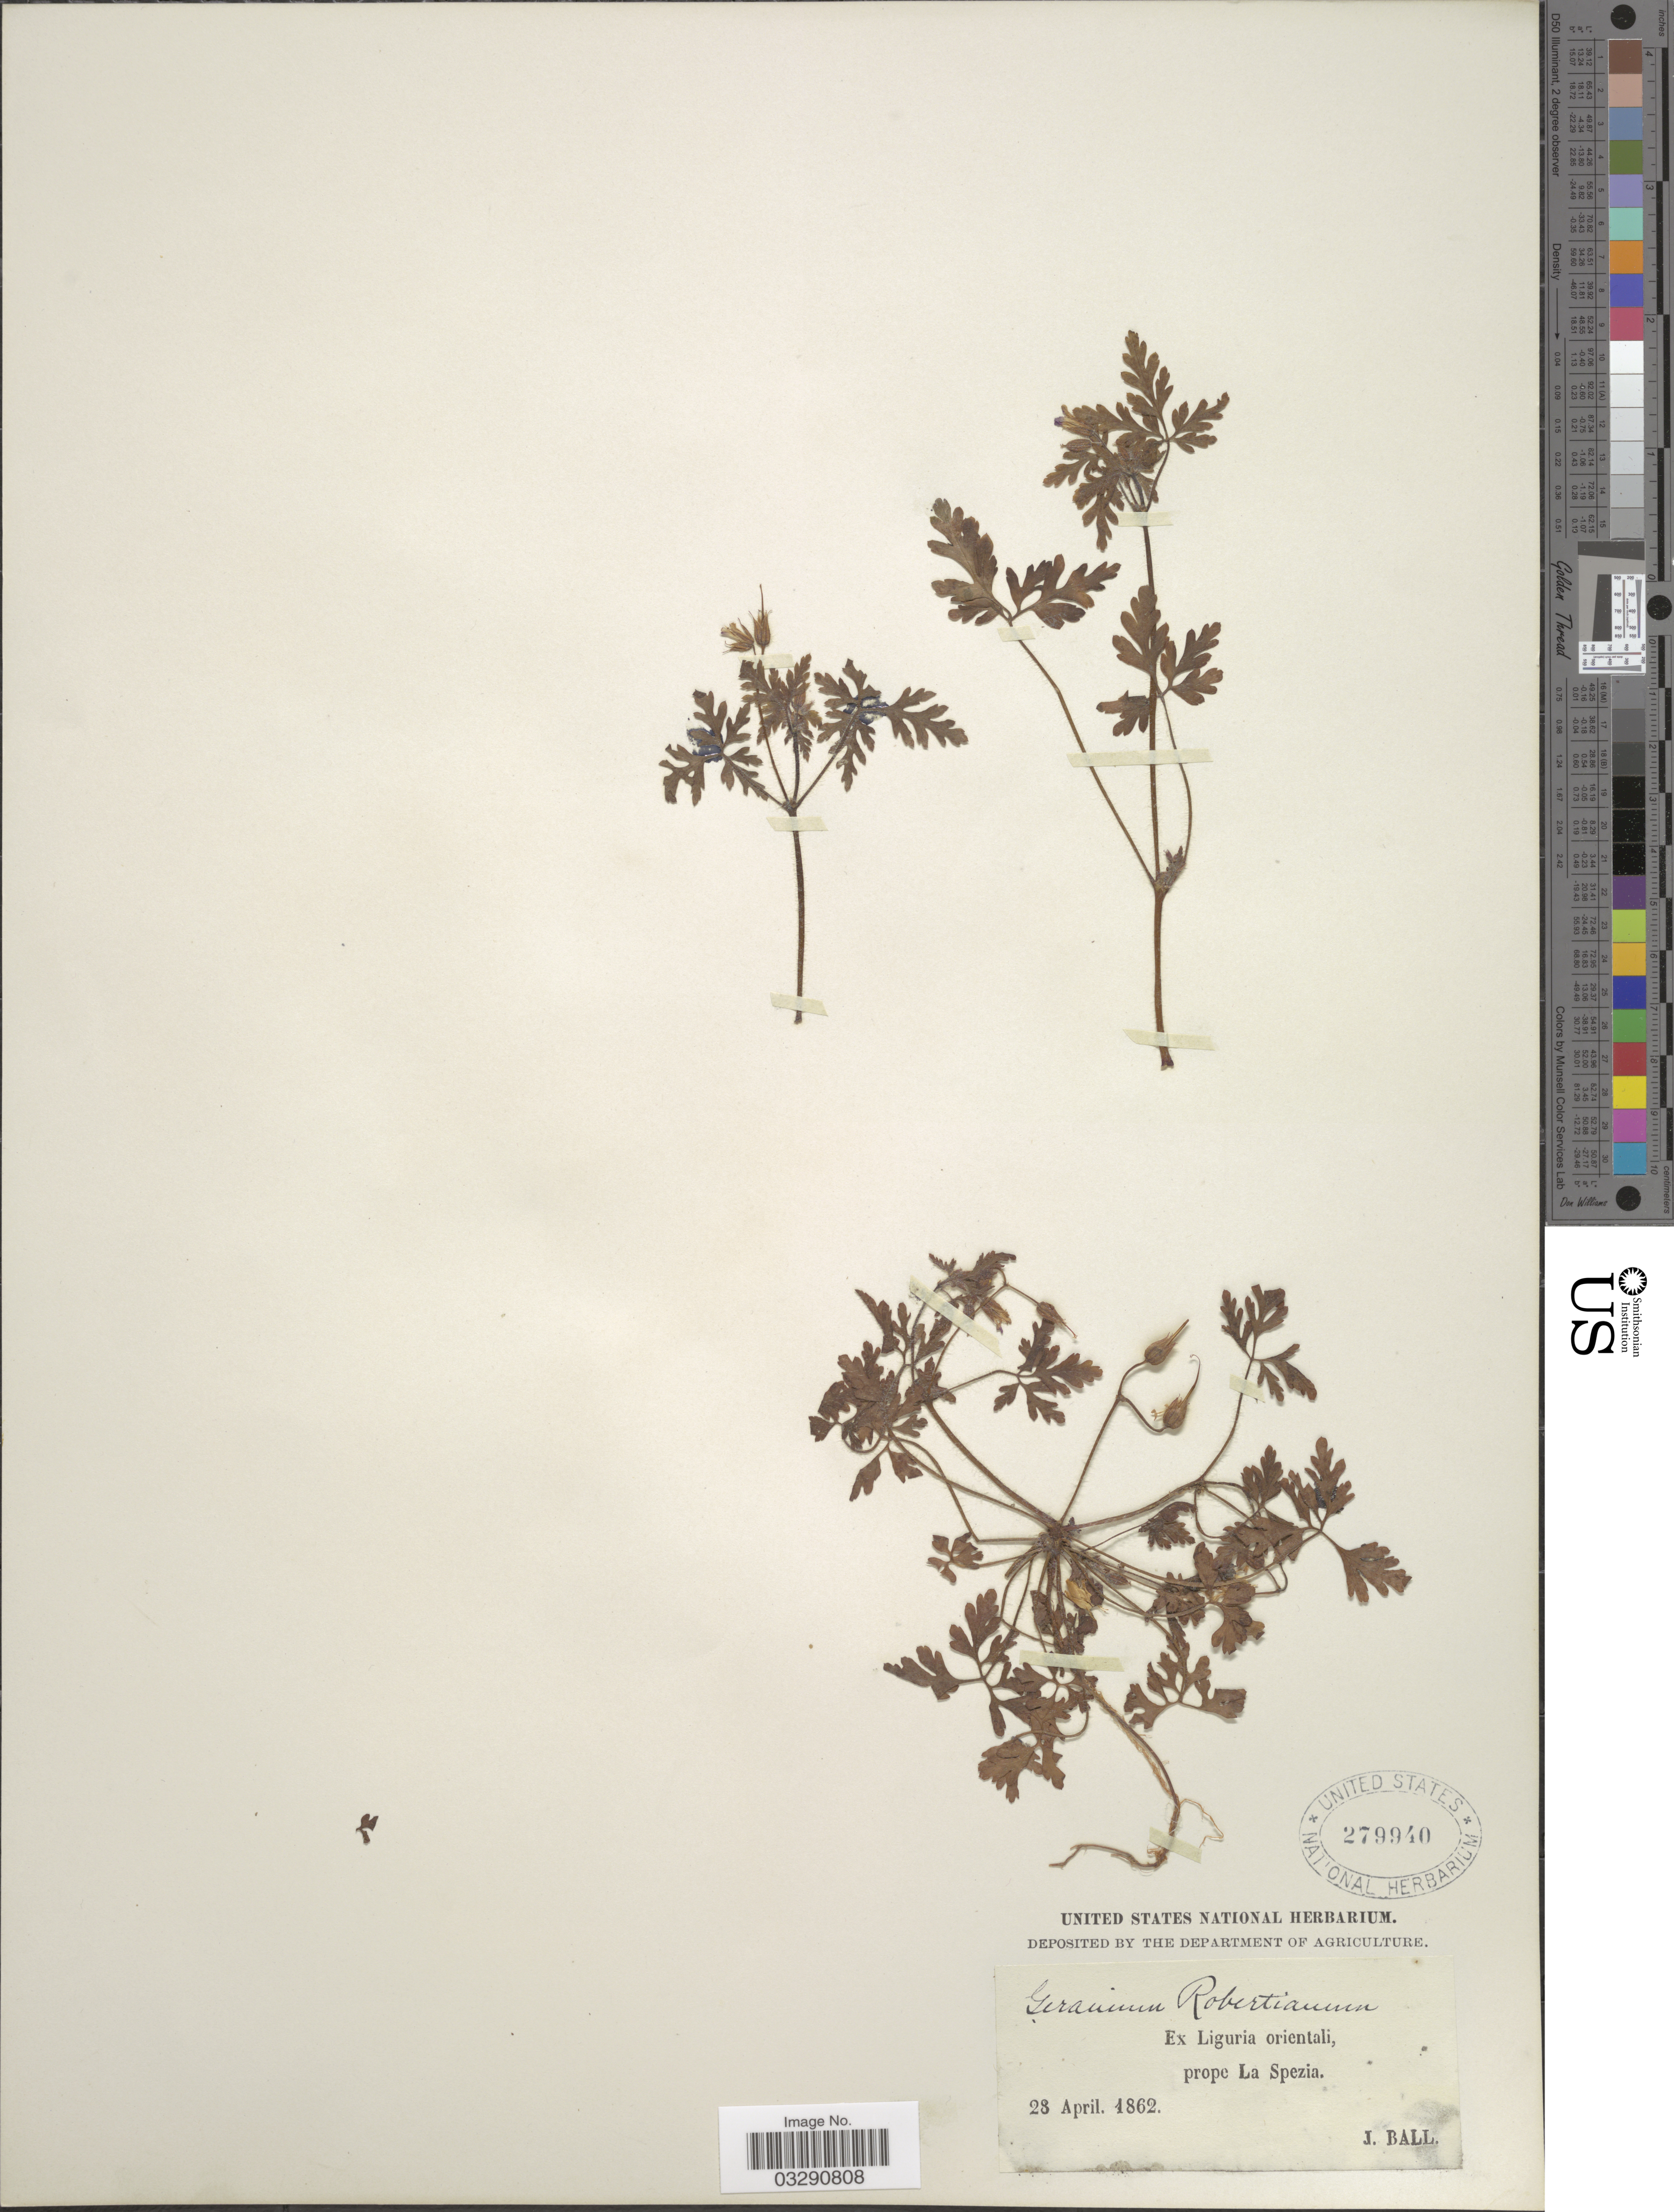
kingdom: Plantae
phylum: Tracheophyta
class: Magnoliopsida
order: Geraniales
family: Geraniaceae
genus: Geranium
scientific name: Geranium robertianum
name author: L.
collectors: J. Ball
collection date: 1862-04-28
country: Italy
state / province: Liguria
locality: Ex Liguria orientali, prope La Spezia.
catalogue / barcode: US 279940